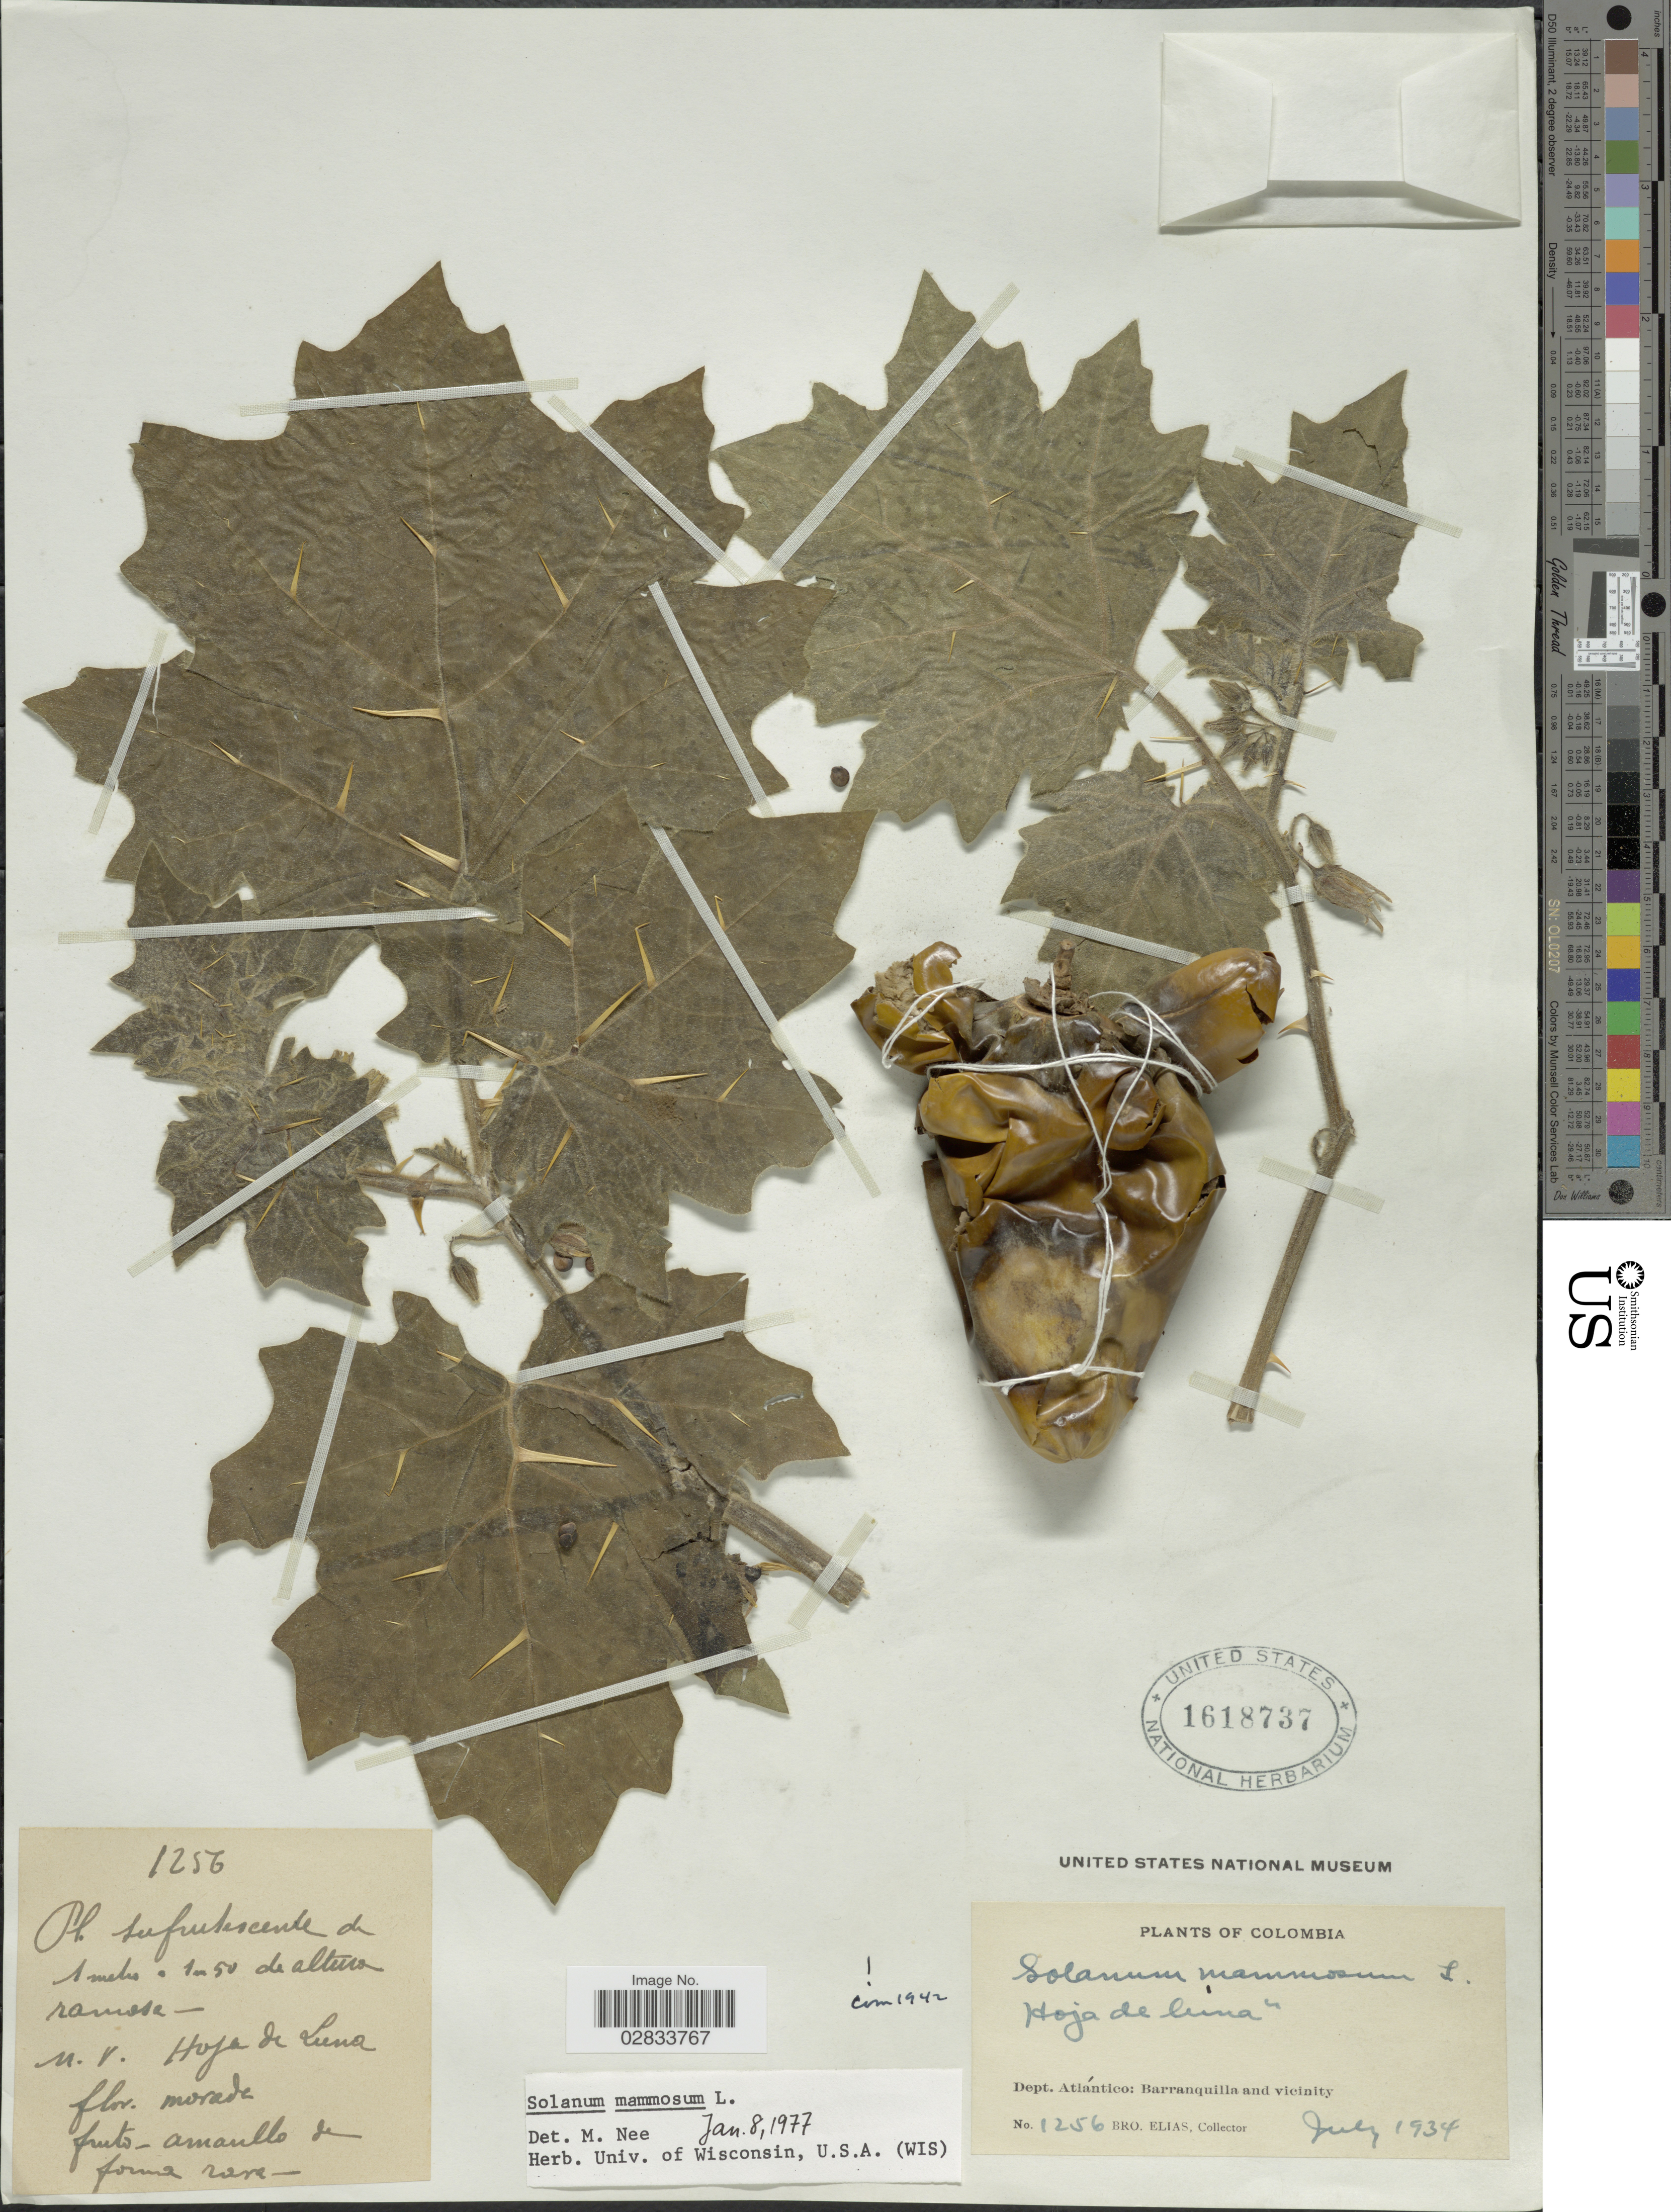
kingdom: Plantae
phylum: Tracheophyta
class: Magnoliopsida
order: Solanales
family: Solanaceae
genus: Solanum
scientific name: Solanum mammosum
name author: L.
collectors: Bro. Elias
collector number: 1256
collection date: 1934-07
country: Colombia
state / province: Atlántico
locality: Dept. Atlántico: Barranquilla and vicinity, Hoya de Luna.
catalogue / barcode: US 1618737